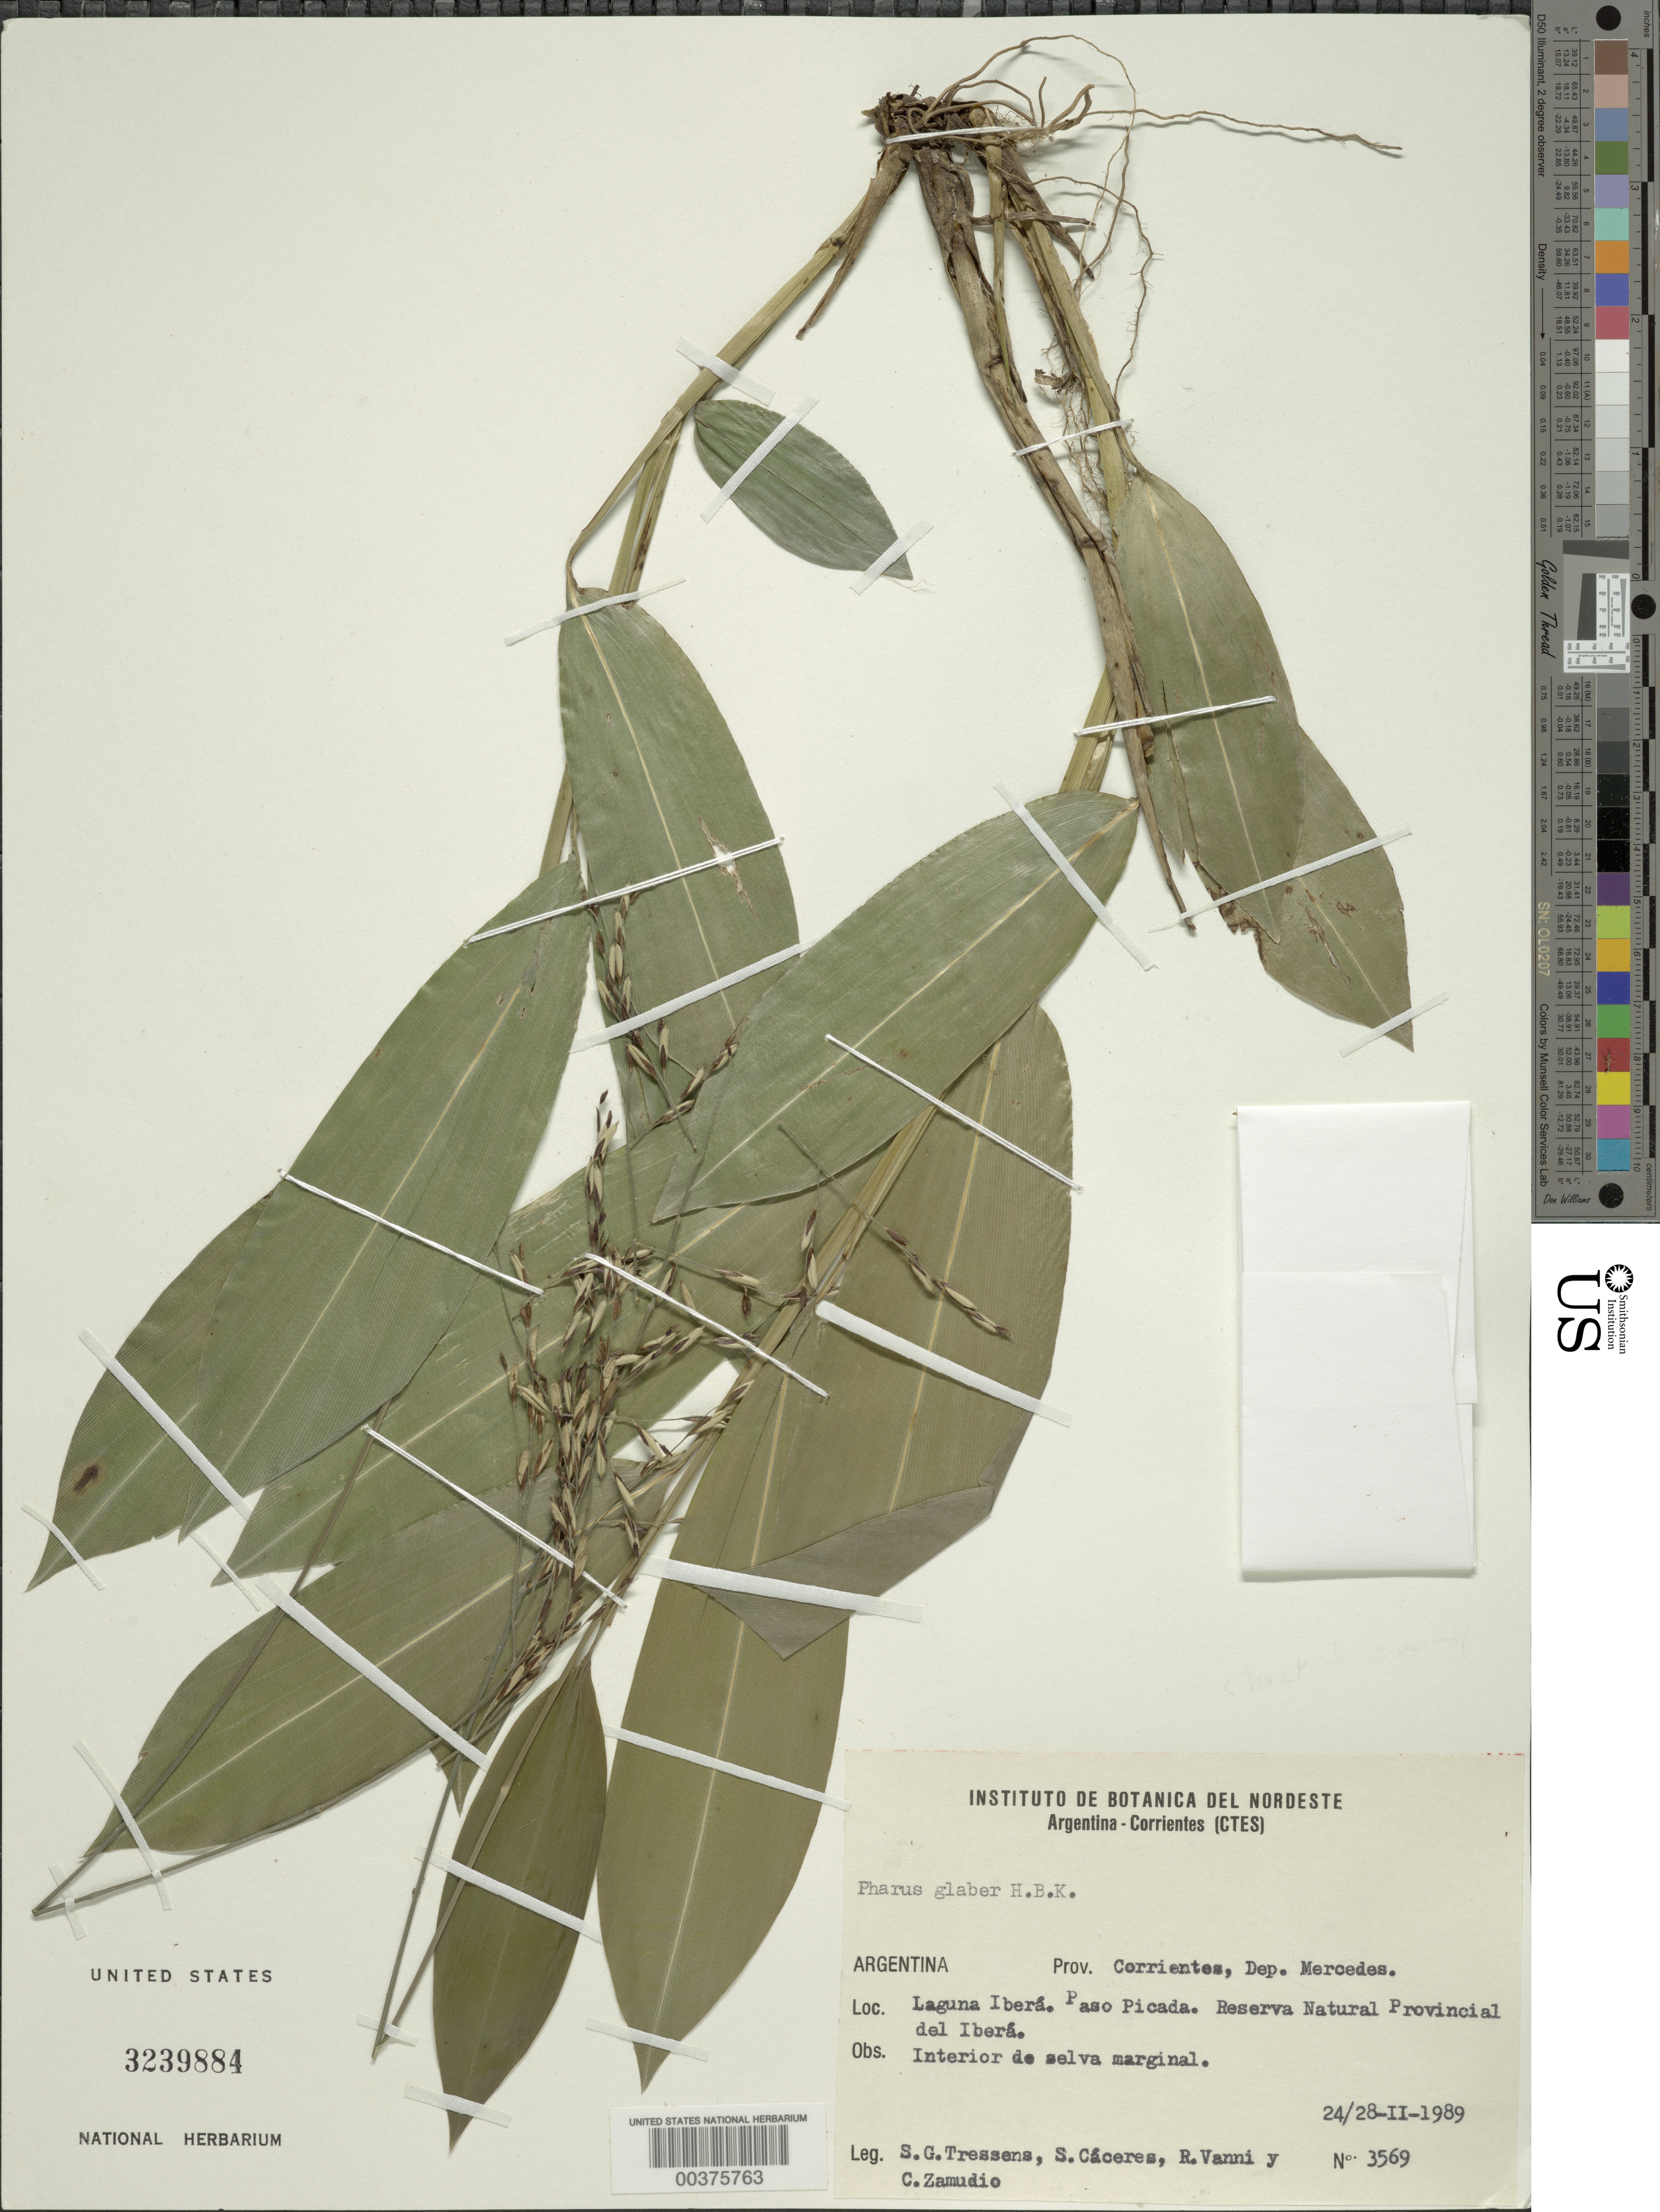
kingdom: Plantae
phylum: Tracheophyta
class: Liliopsida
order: Poales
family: Poaceae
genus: Pharus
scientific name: Pharus glaber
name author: Kunth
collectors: S. Tressens, S. Caceres, R. Vanni & C. Zamudio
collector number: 3569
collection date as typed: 24 Feb 1989 to 28 Feb 1989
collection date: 1989-02-24/1989-02-28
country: Argentina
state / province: Corrientes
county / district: Mercedes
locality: Laguna Ibera; Paso Picada; Resrva Natural Provicial del Ibera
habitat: Interior de selva marginal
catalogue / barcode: US 3239884